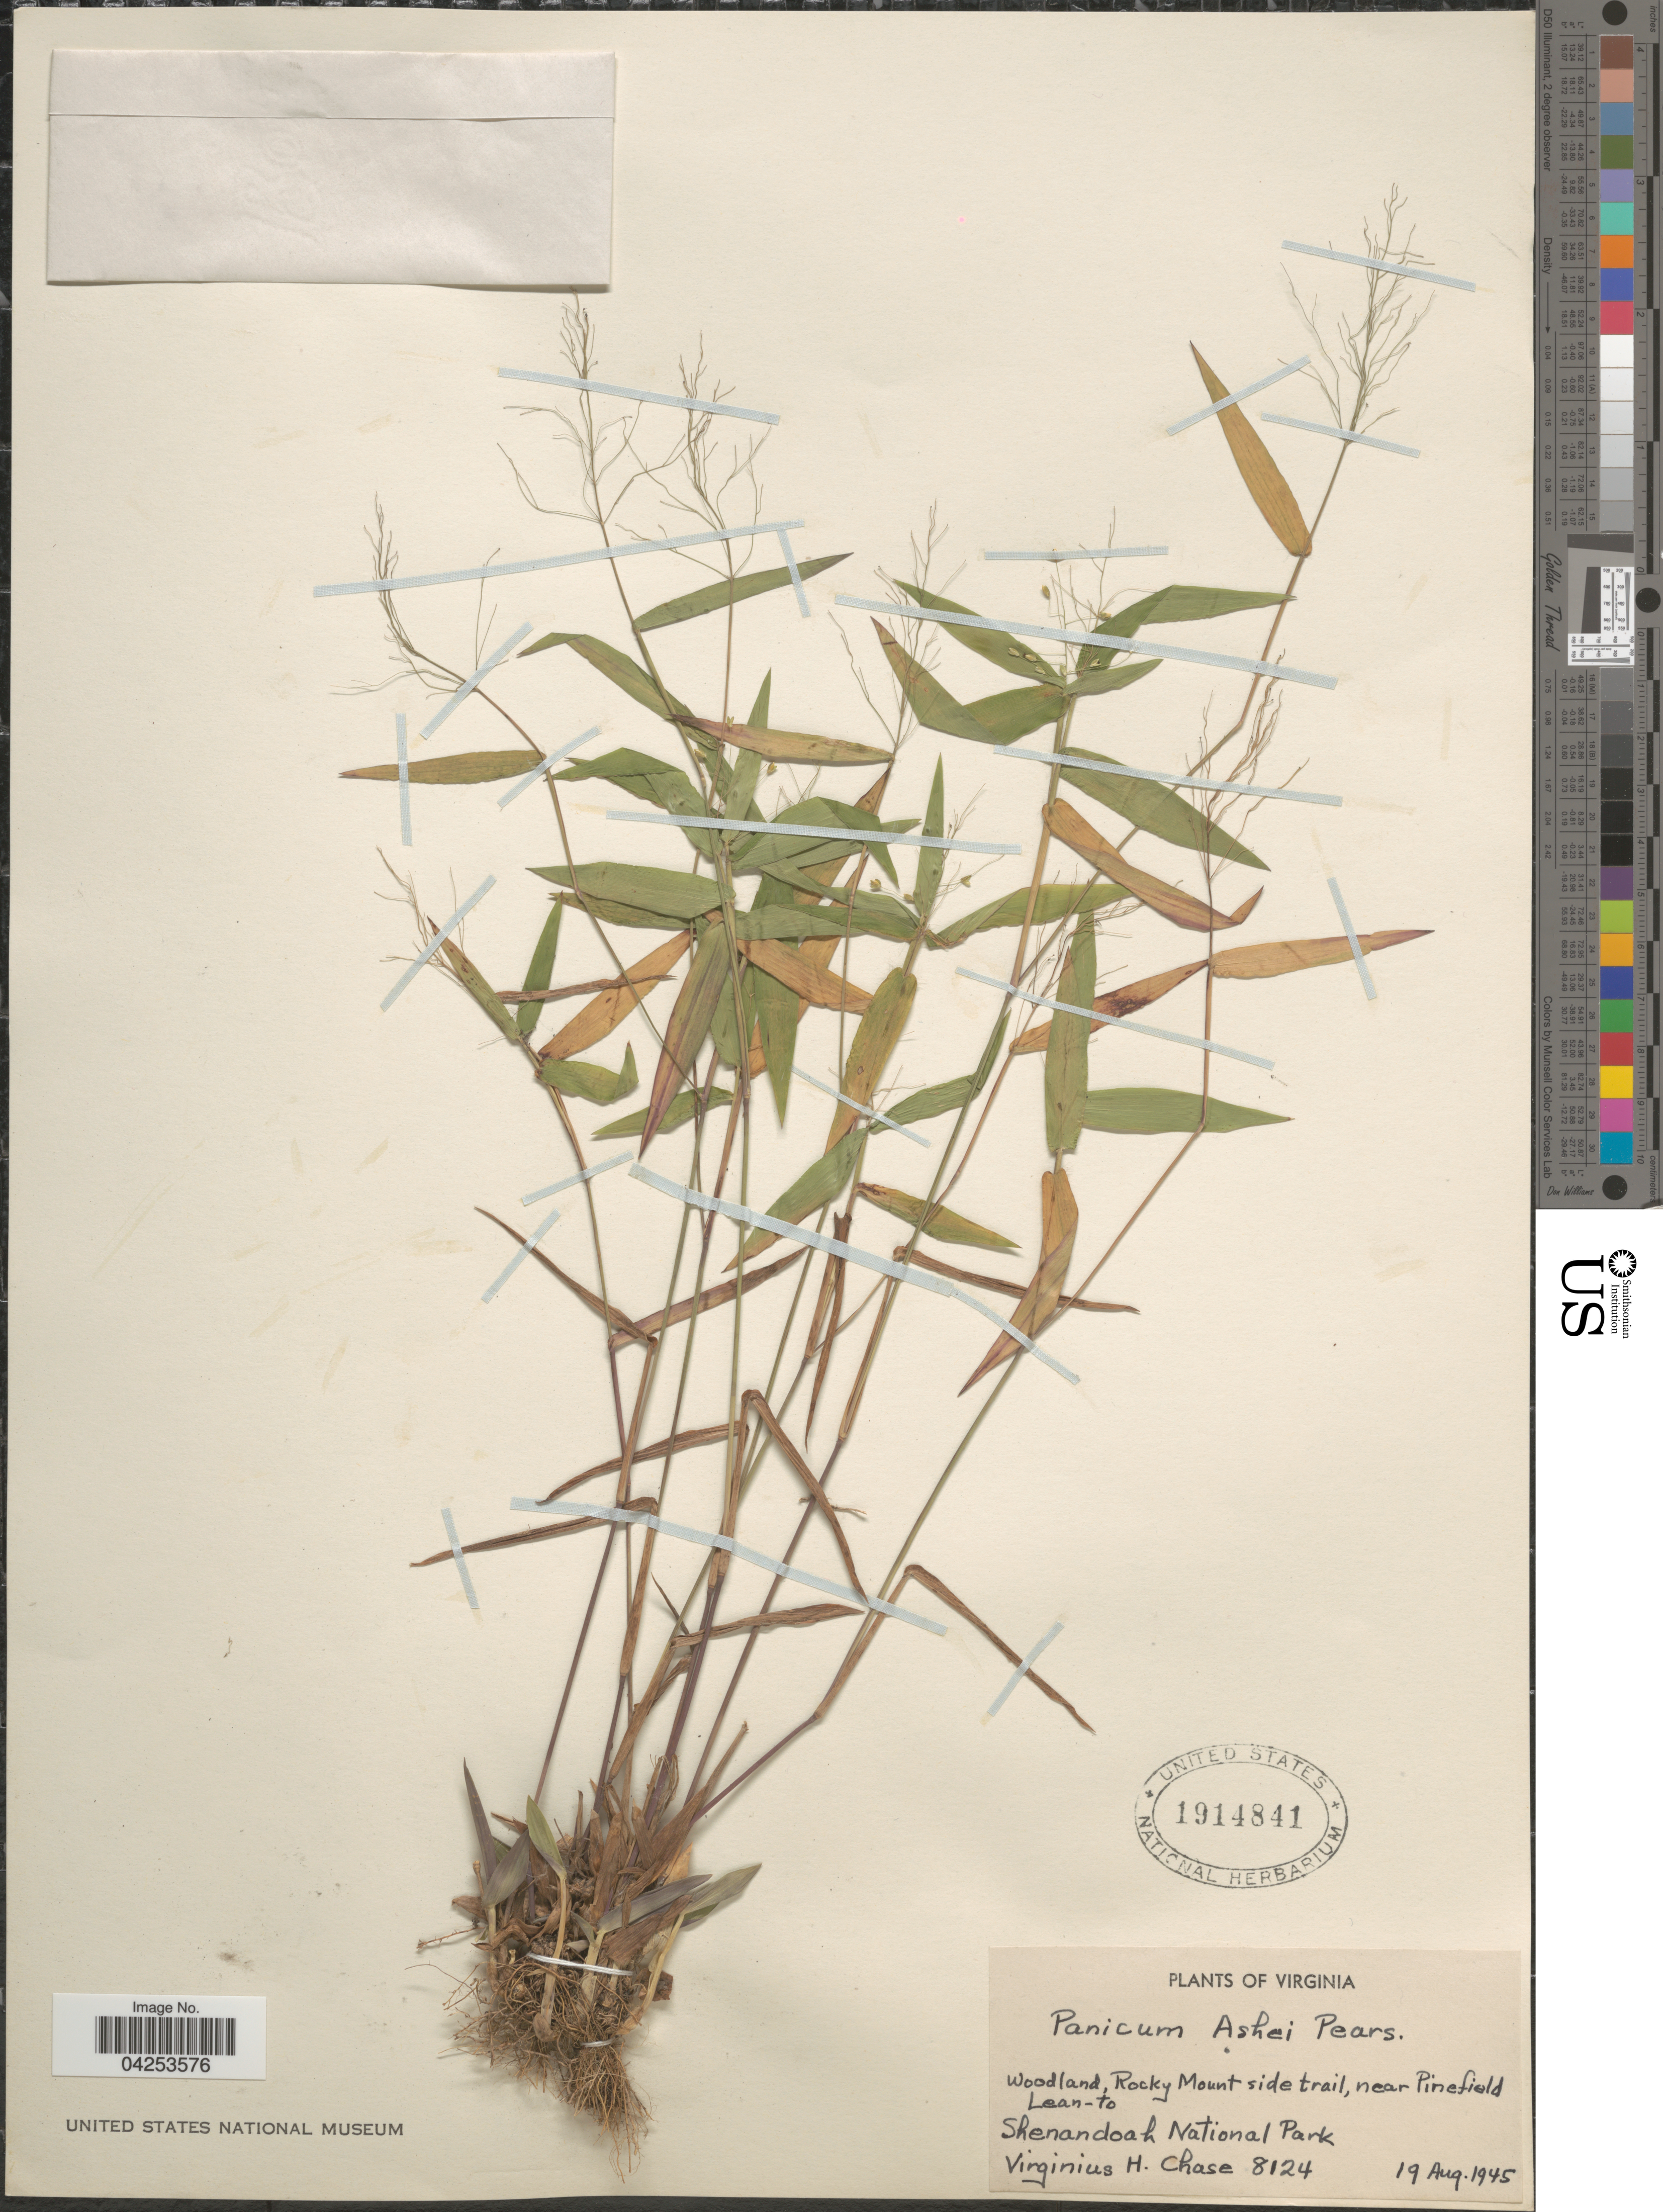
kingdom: Plantae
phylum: Tracheophyta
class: Liliopsida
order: Poales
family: Poaceae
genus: Dichanthelium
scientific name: Dichanthelium commutatum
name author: (Schult.) Gould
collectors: V. H. Chase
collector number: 8124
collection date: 1945-08-19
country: United States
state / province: Virginia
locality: Woodland Rocky Mount side trail, near Pinefield Lean-to Shenandoah National Park.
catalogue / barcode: US 1914841